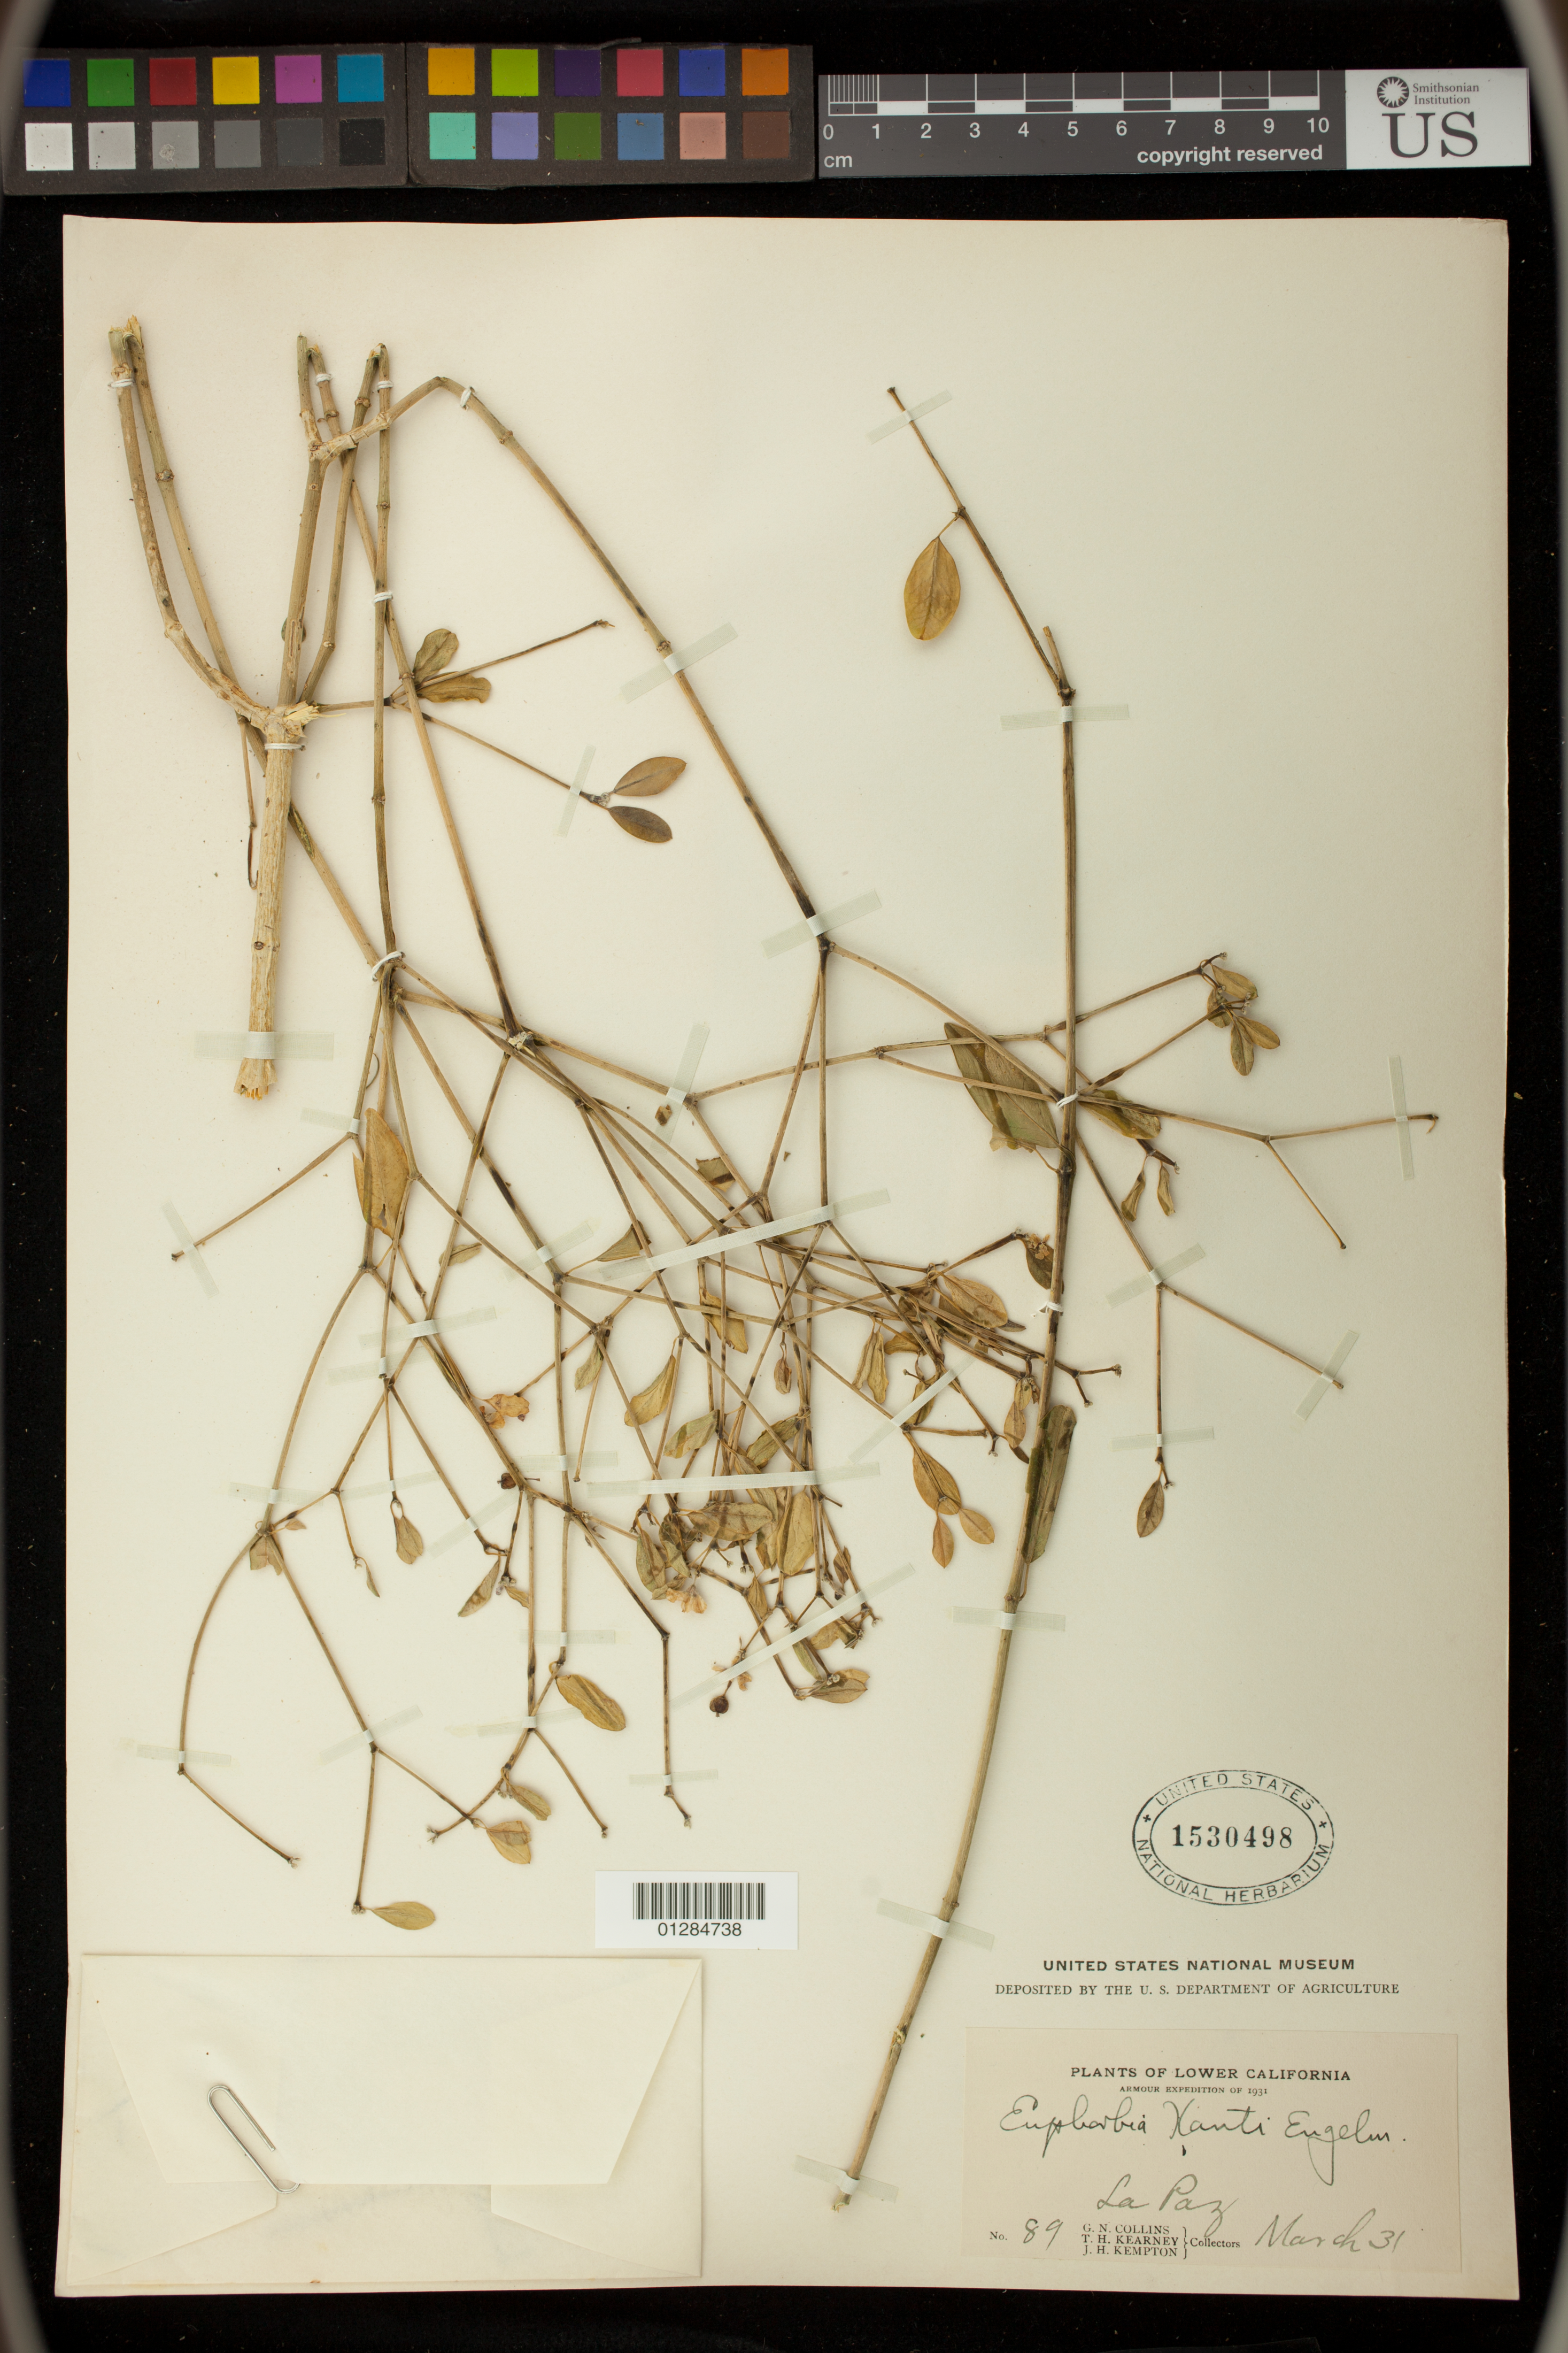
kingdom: Plantae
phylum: Tracheophyta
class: Magnoliopsida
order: Malpighiales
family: Euphorbiaceae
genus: Euphorbia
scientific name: Euphorbia xanti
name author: Engelm. ex Boiss.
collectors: G. Collins, T. H. Kearney & J. H. Kempton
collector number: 89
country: Mexico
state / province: Baja California Sur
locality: La Paz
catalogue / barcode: US 1530498